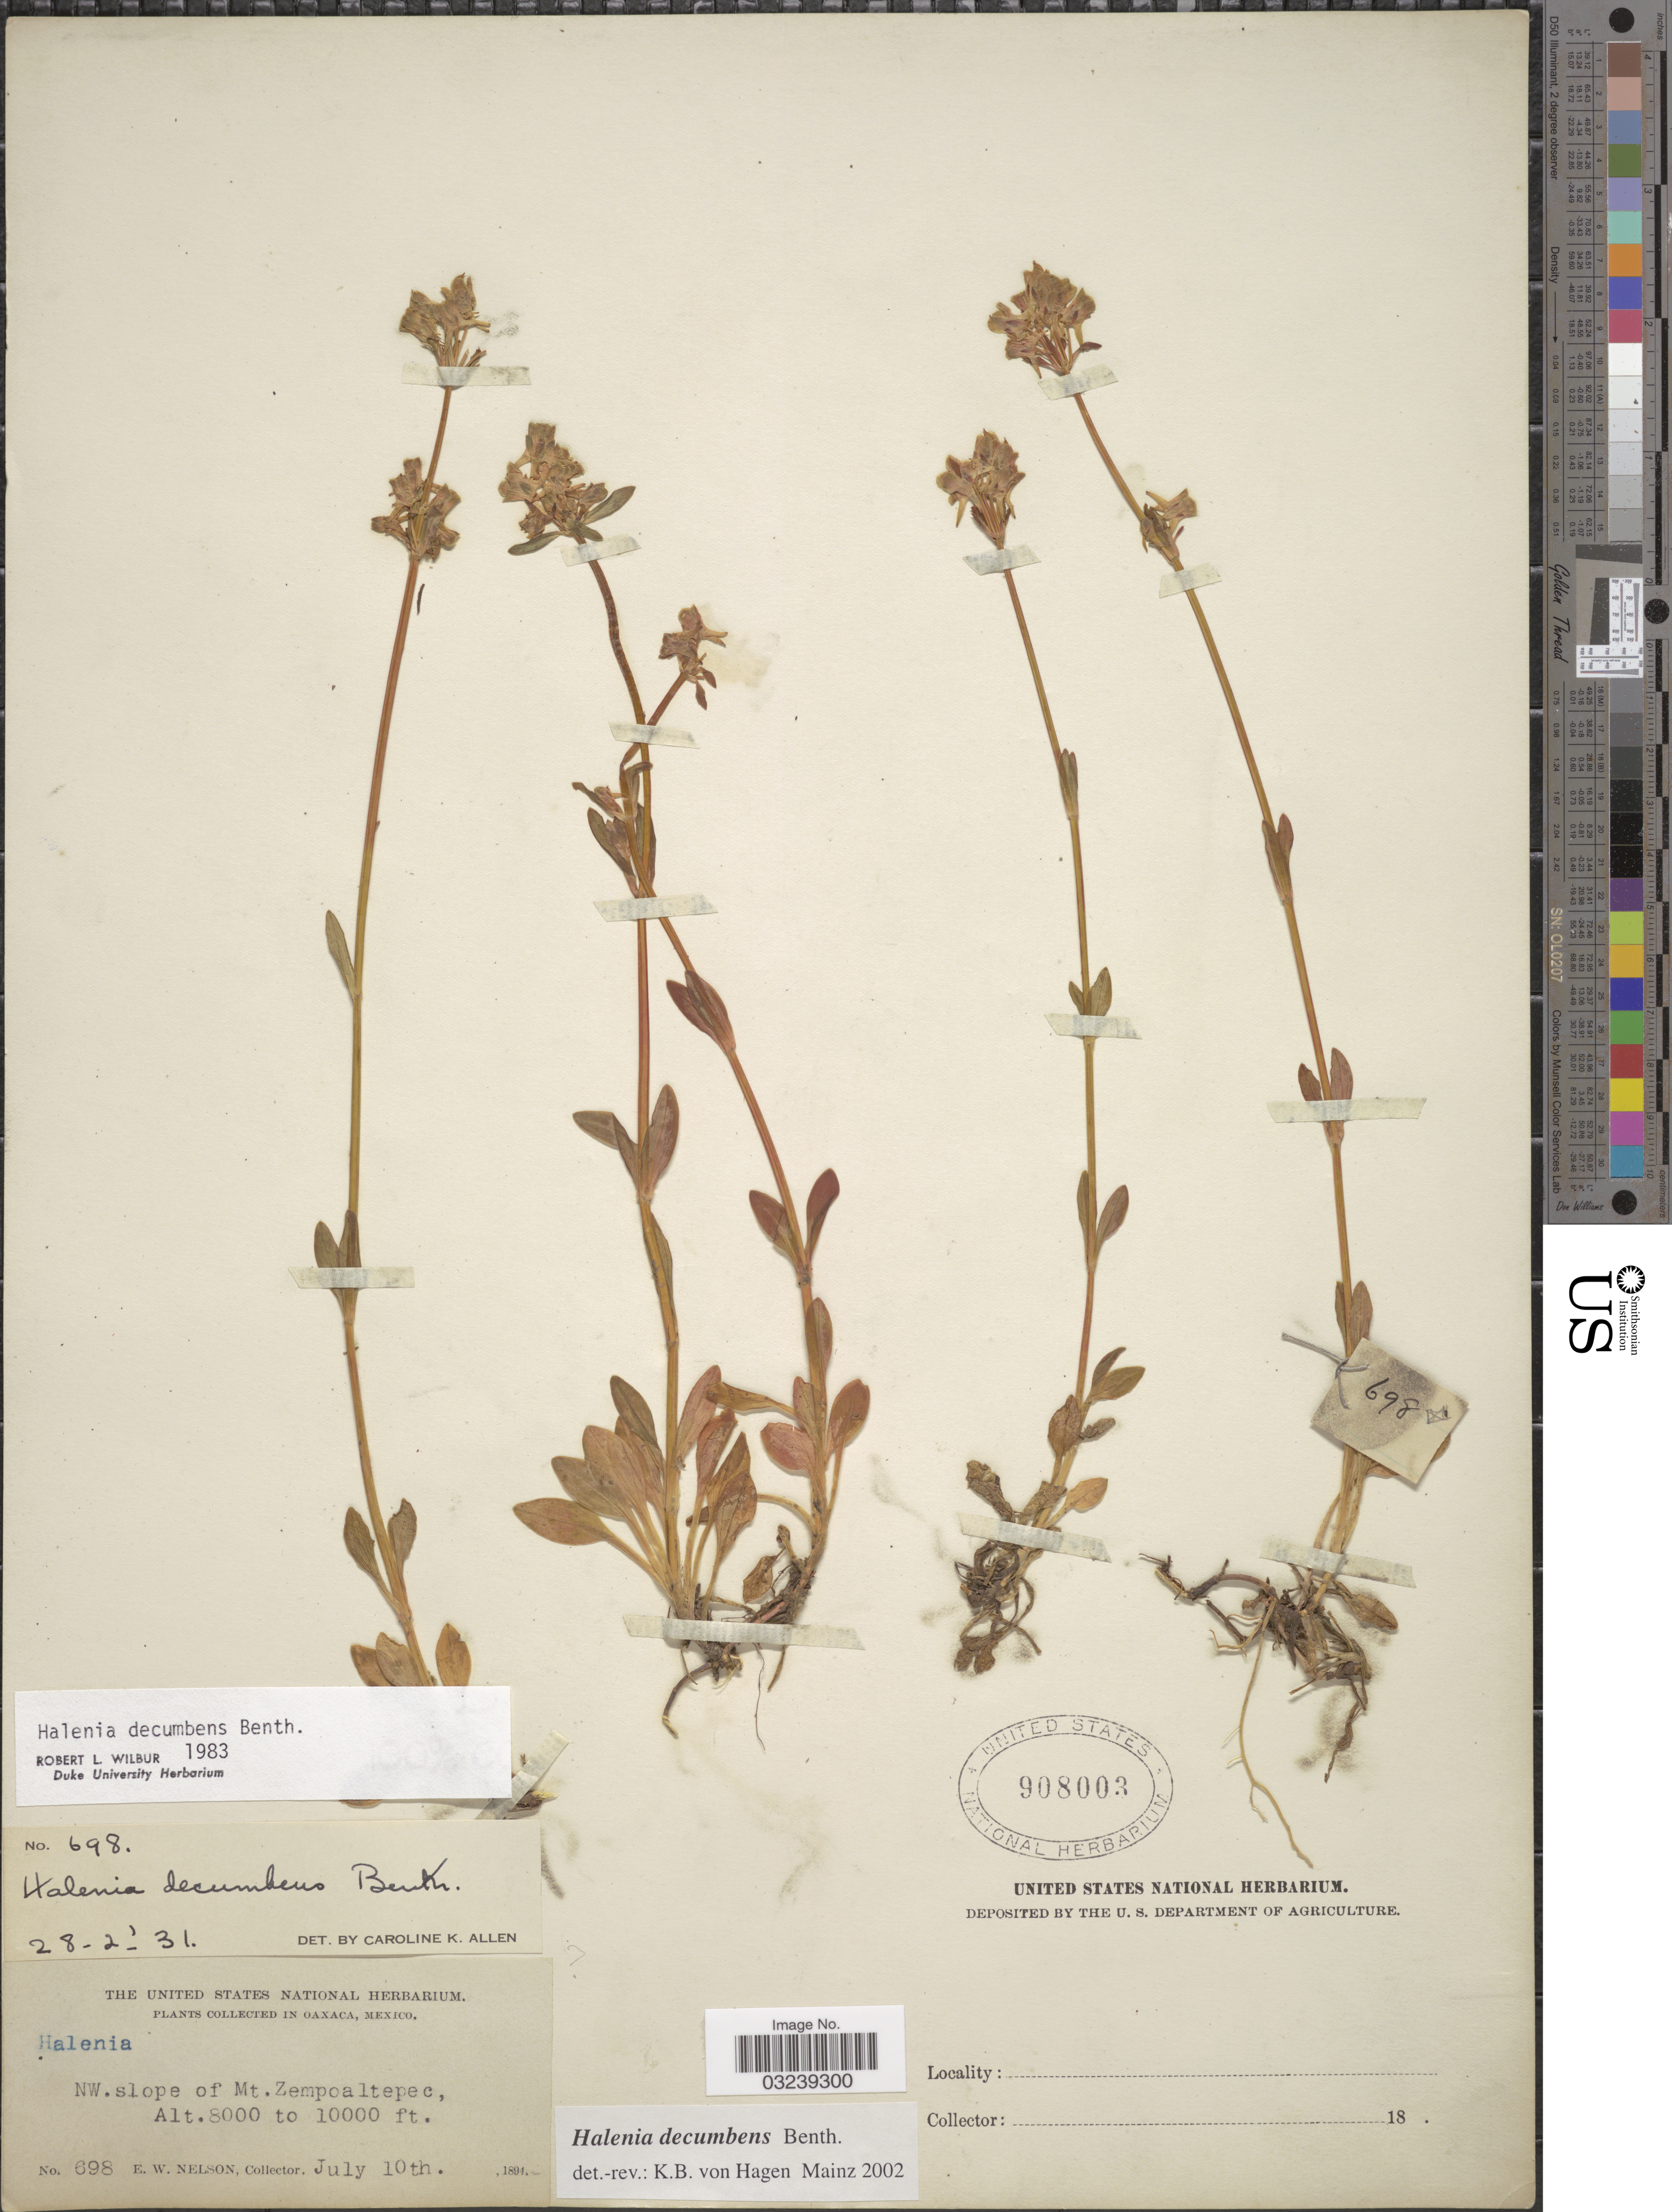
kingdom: Plantae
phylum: Tracheophyta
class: Magnoliopsida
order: Gentianales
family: Gentianaceae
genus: Halenia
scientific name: Halenia decumbens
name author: Benth.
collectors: E. W. Nelson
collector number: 698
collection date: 1984-07-10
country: Mexico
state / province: Oaxaca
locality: NW. slope of Mt. Zempoaltepec.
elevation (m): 2438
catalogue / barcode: US 908003